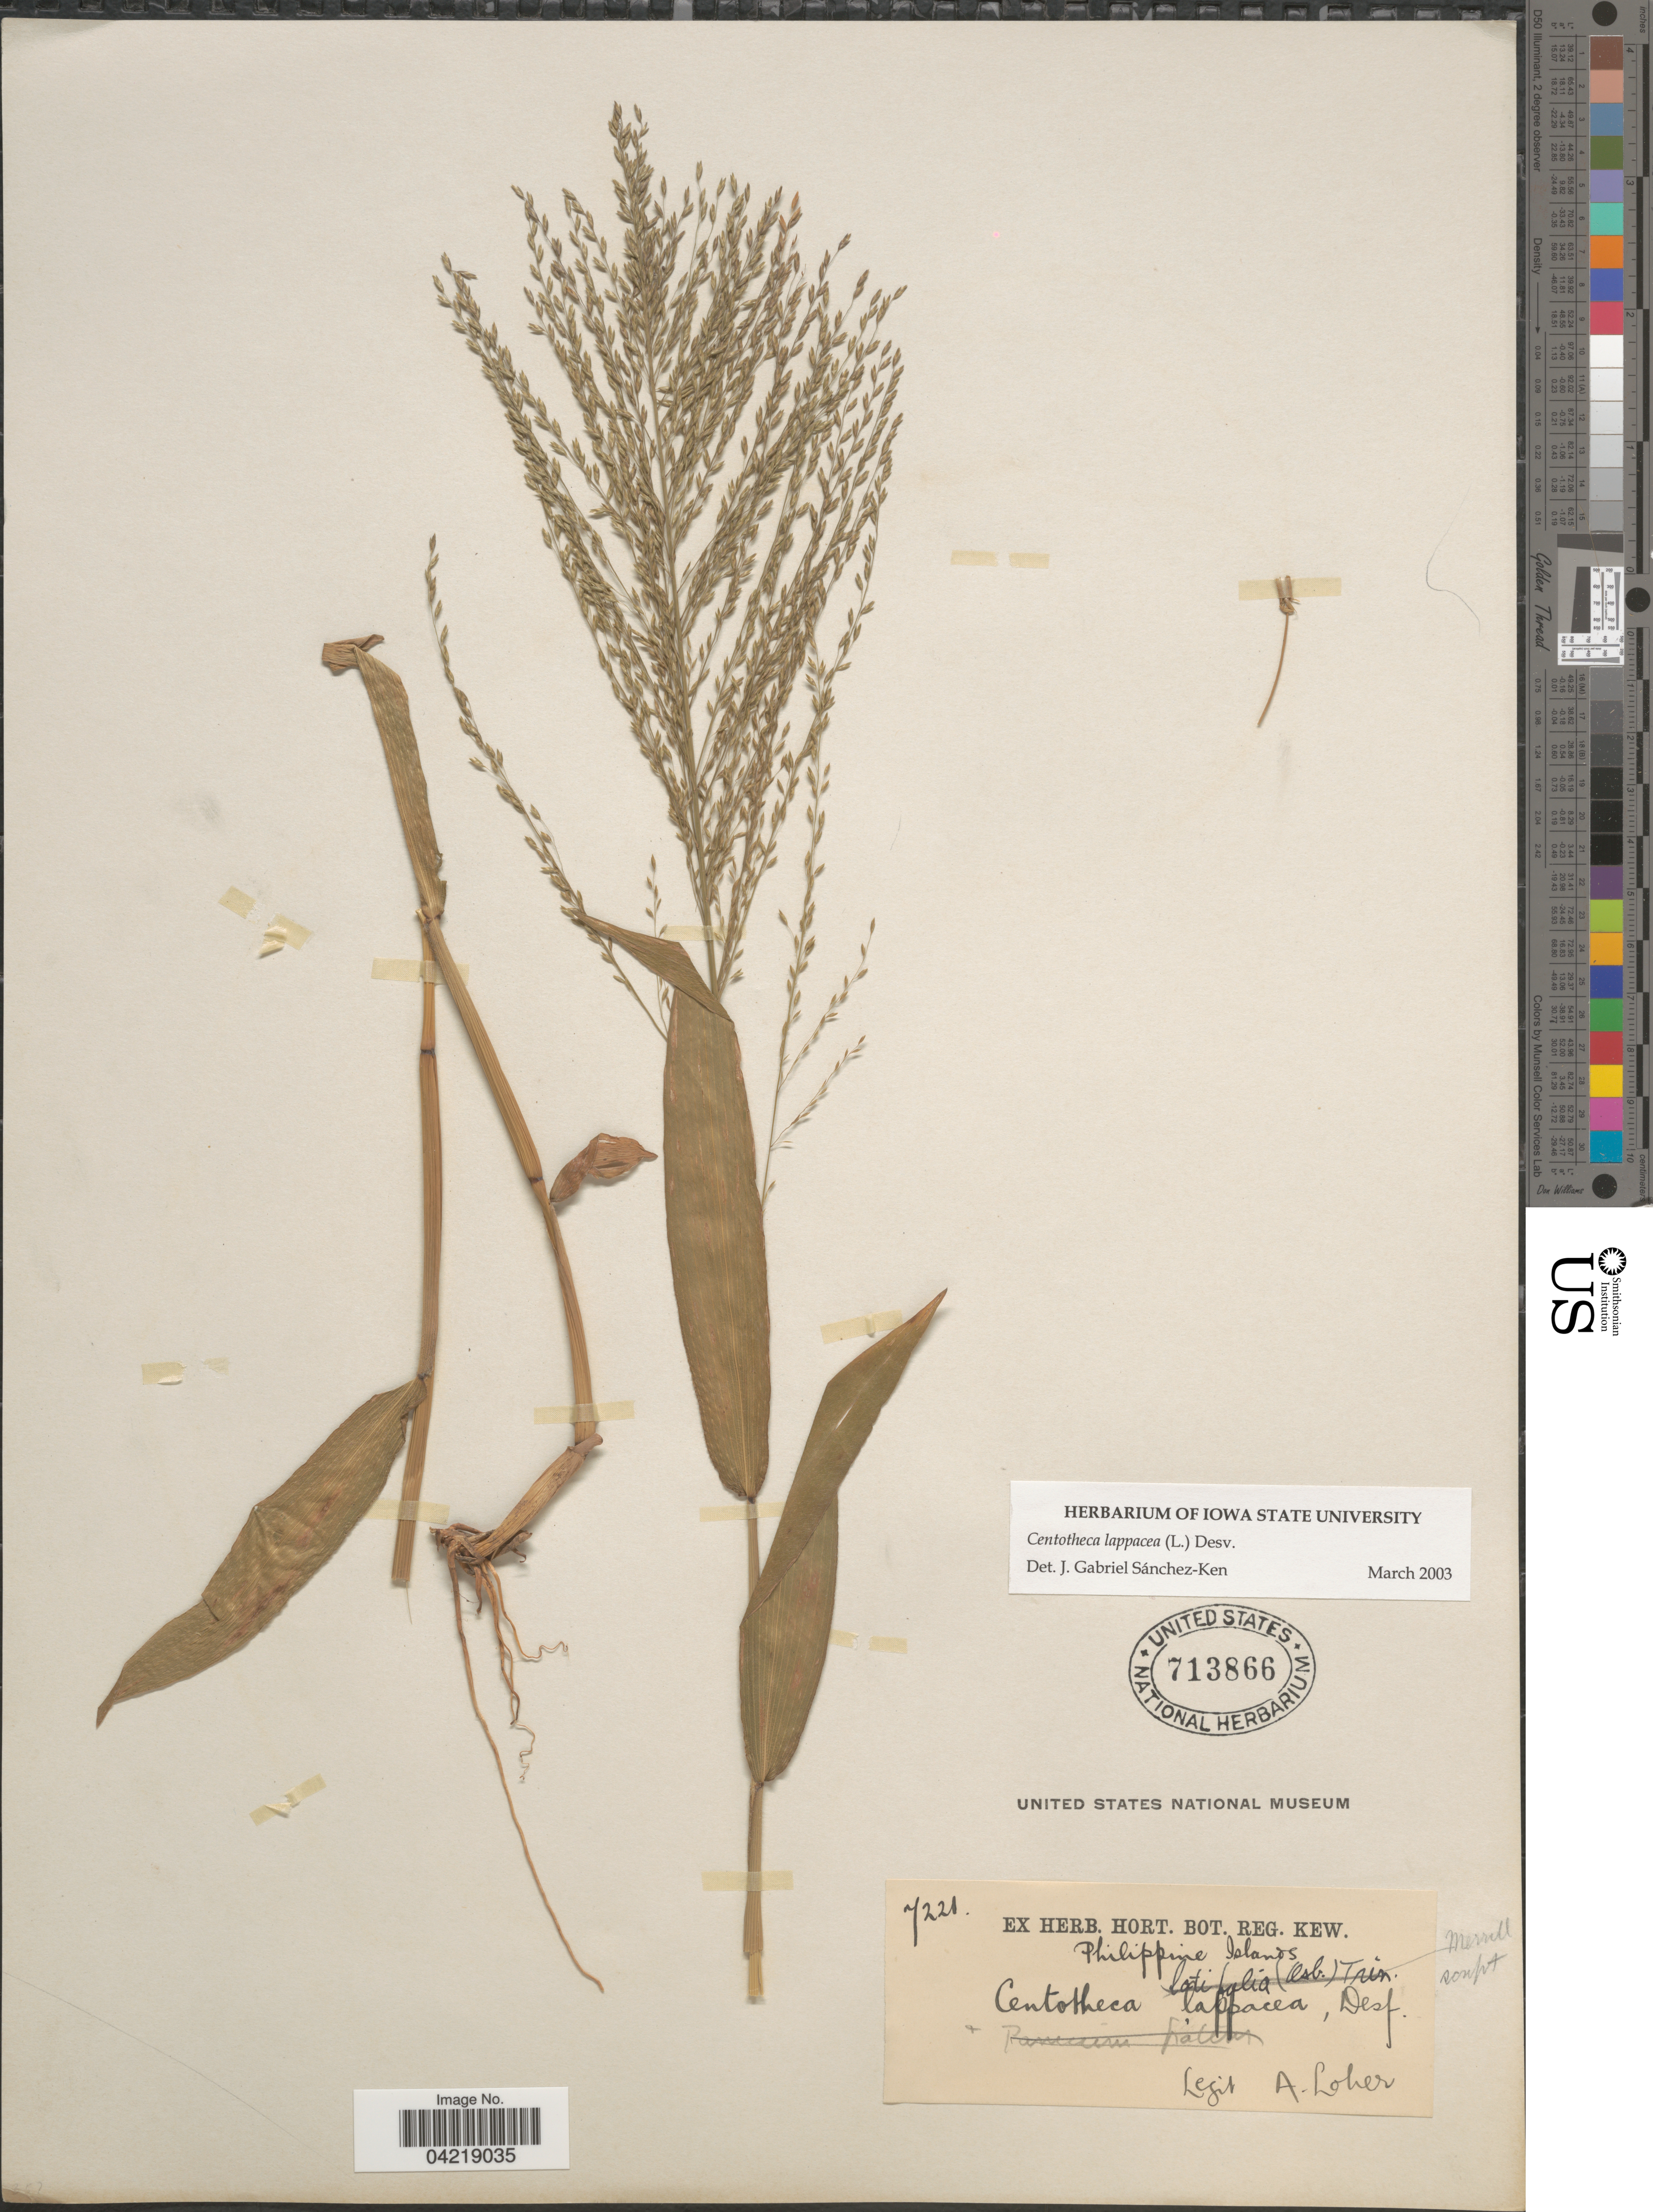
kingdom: Plantae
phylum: Tracheophyta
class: Liliopsida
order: Poales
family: Poaceae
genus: Centotheca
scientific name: Centotheca lappacea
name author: (L.) Desv.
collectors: A. Loher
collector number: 7221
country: Philippines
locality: Philippine Islands.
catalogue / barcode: US 713866